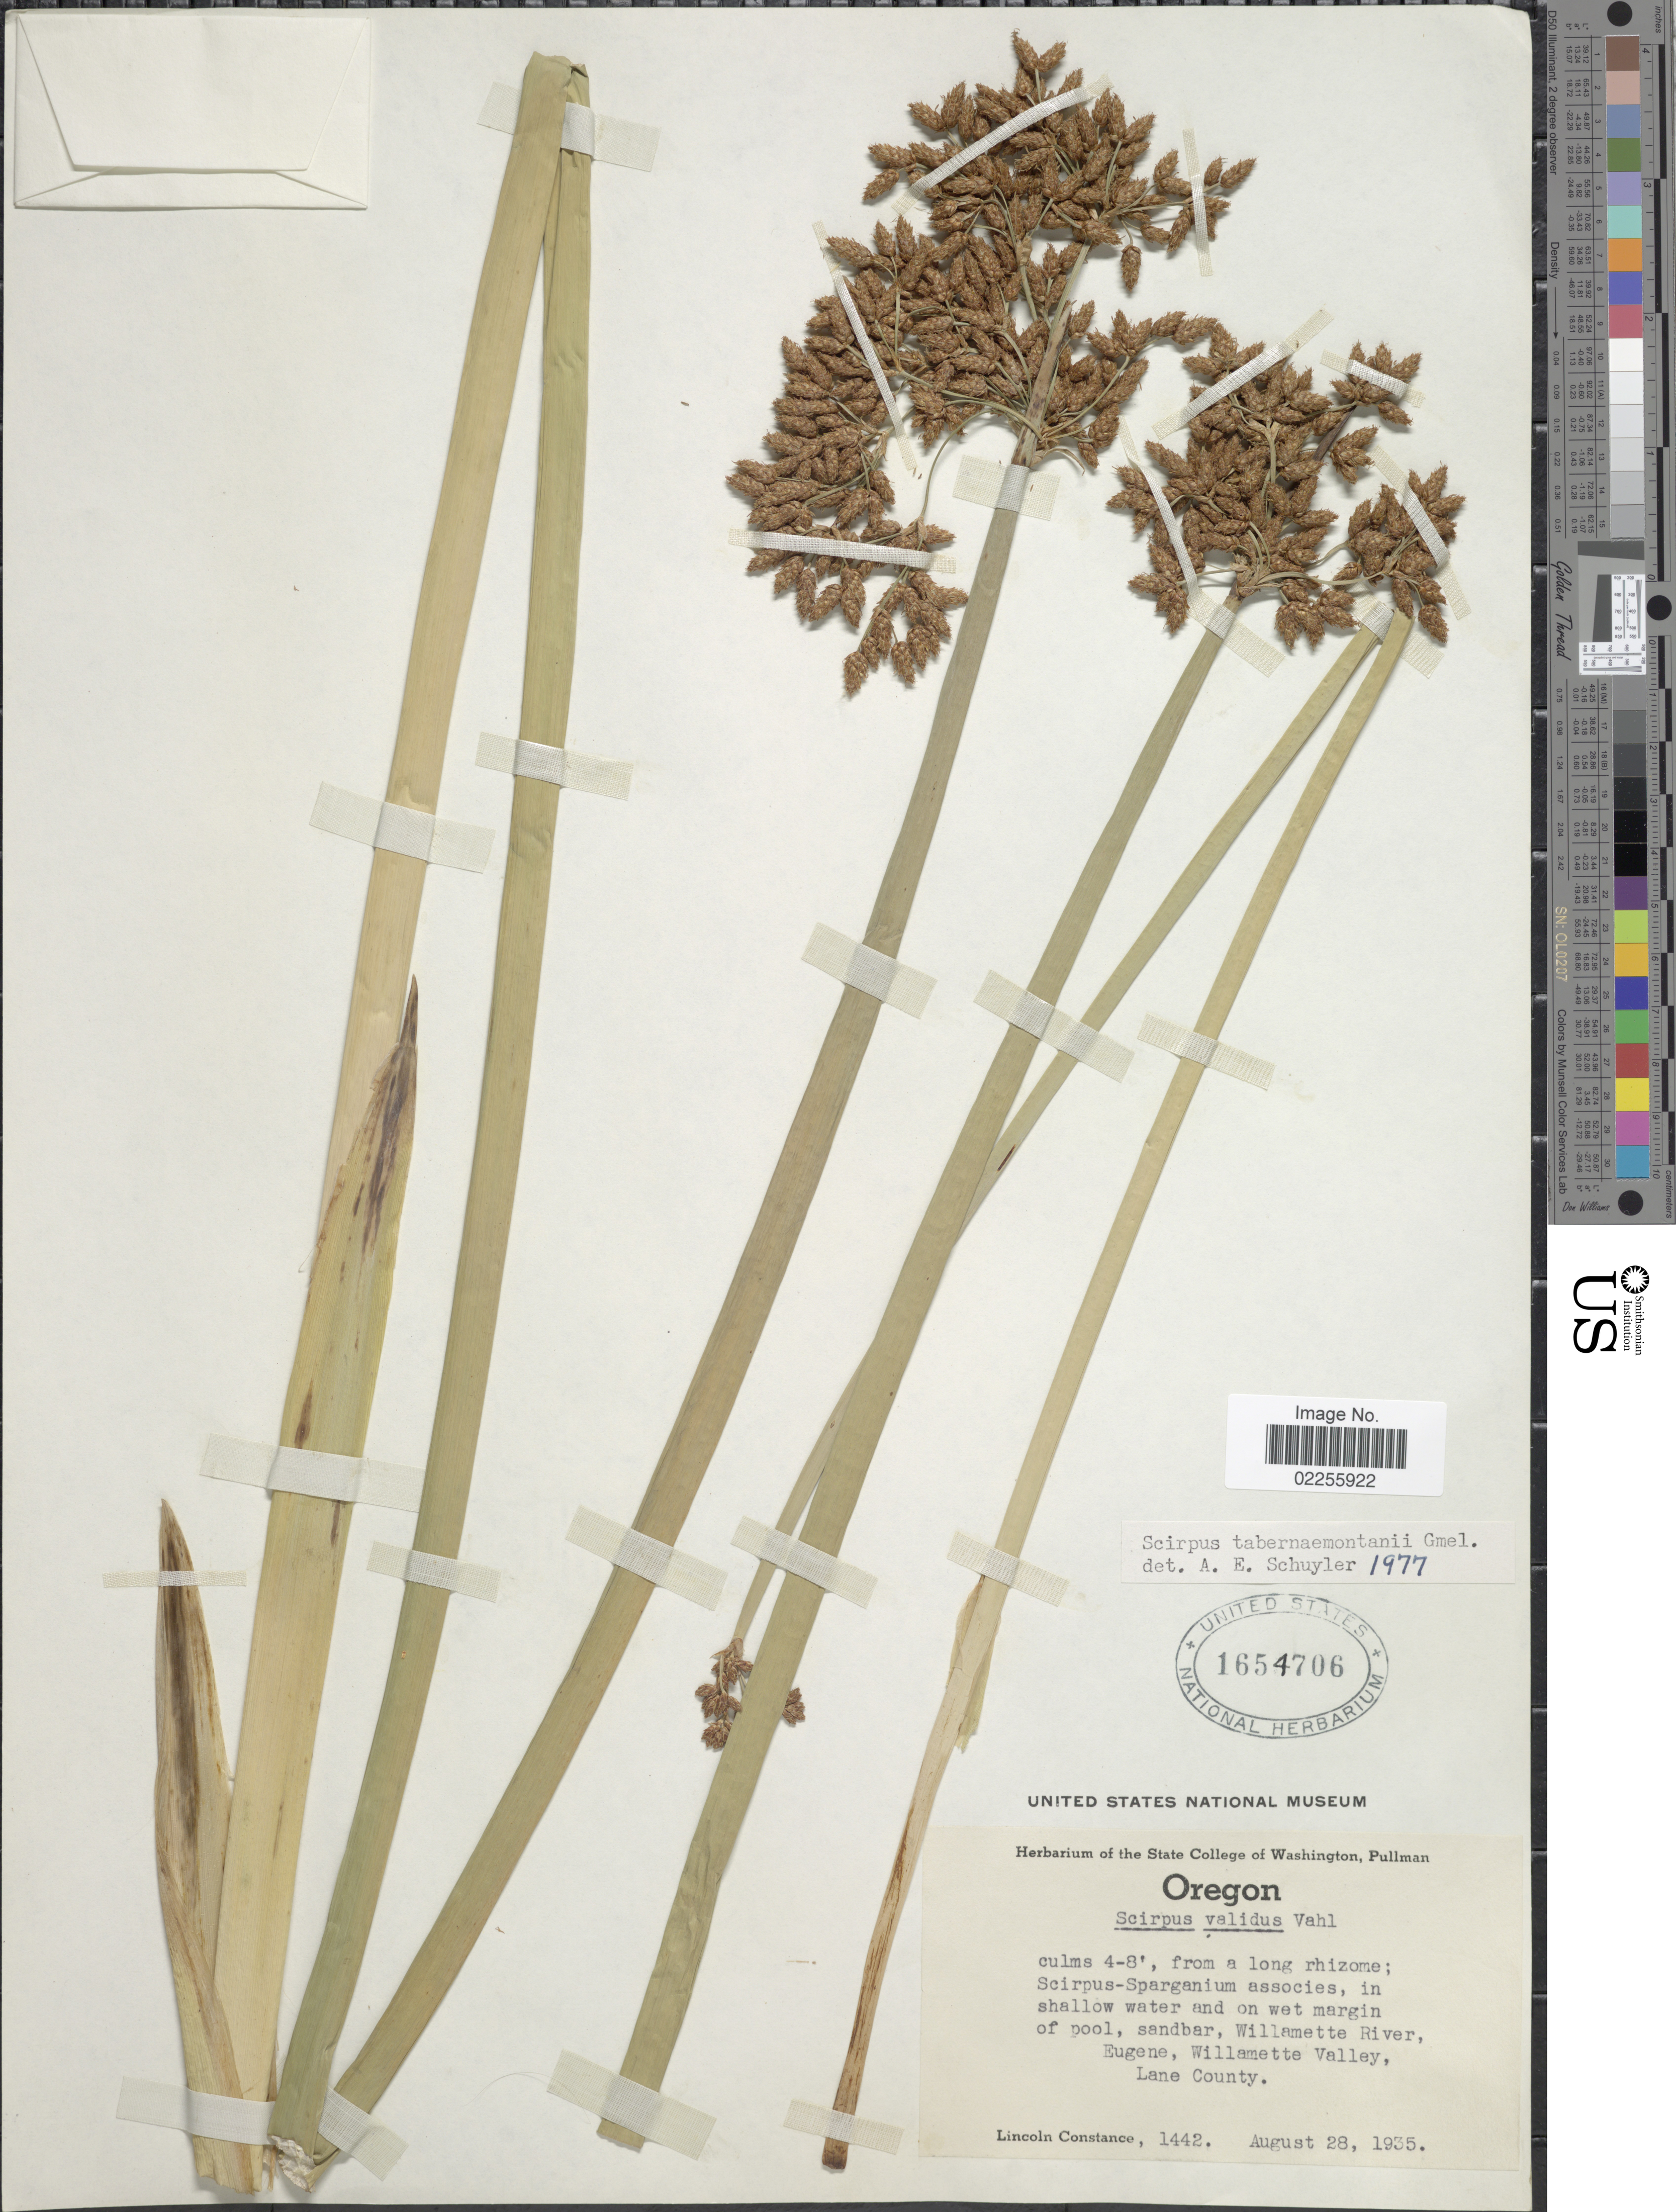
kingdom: Plantae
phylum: Tracheophyta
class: Liliopsida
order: Poales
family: Cyperaceae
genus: Schoenoplectus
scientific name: Schoenoplectus tabernaemontani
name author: (C.C. Gmel.) Palla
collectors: L. Constance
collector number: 1442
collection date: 1935-08-28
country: United States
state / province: Oregon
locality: In shallow water and on wet margin of pool, sandbar, Willamette River, Eugene, Willamette Valley, Lane County.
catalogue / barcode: US 1654706